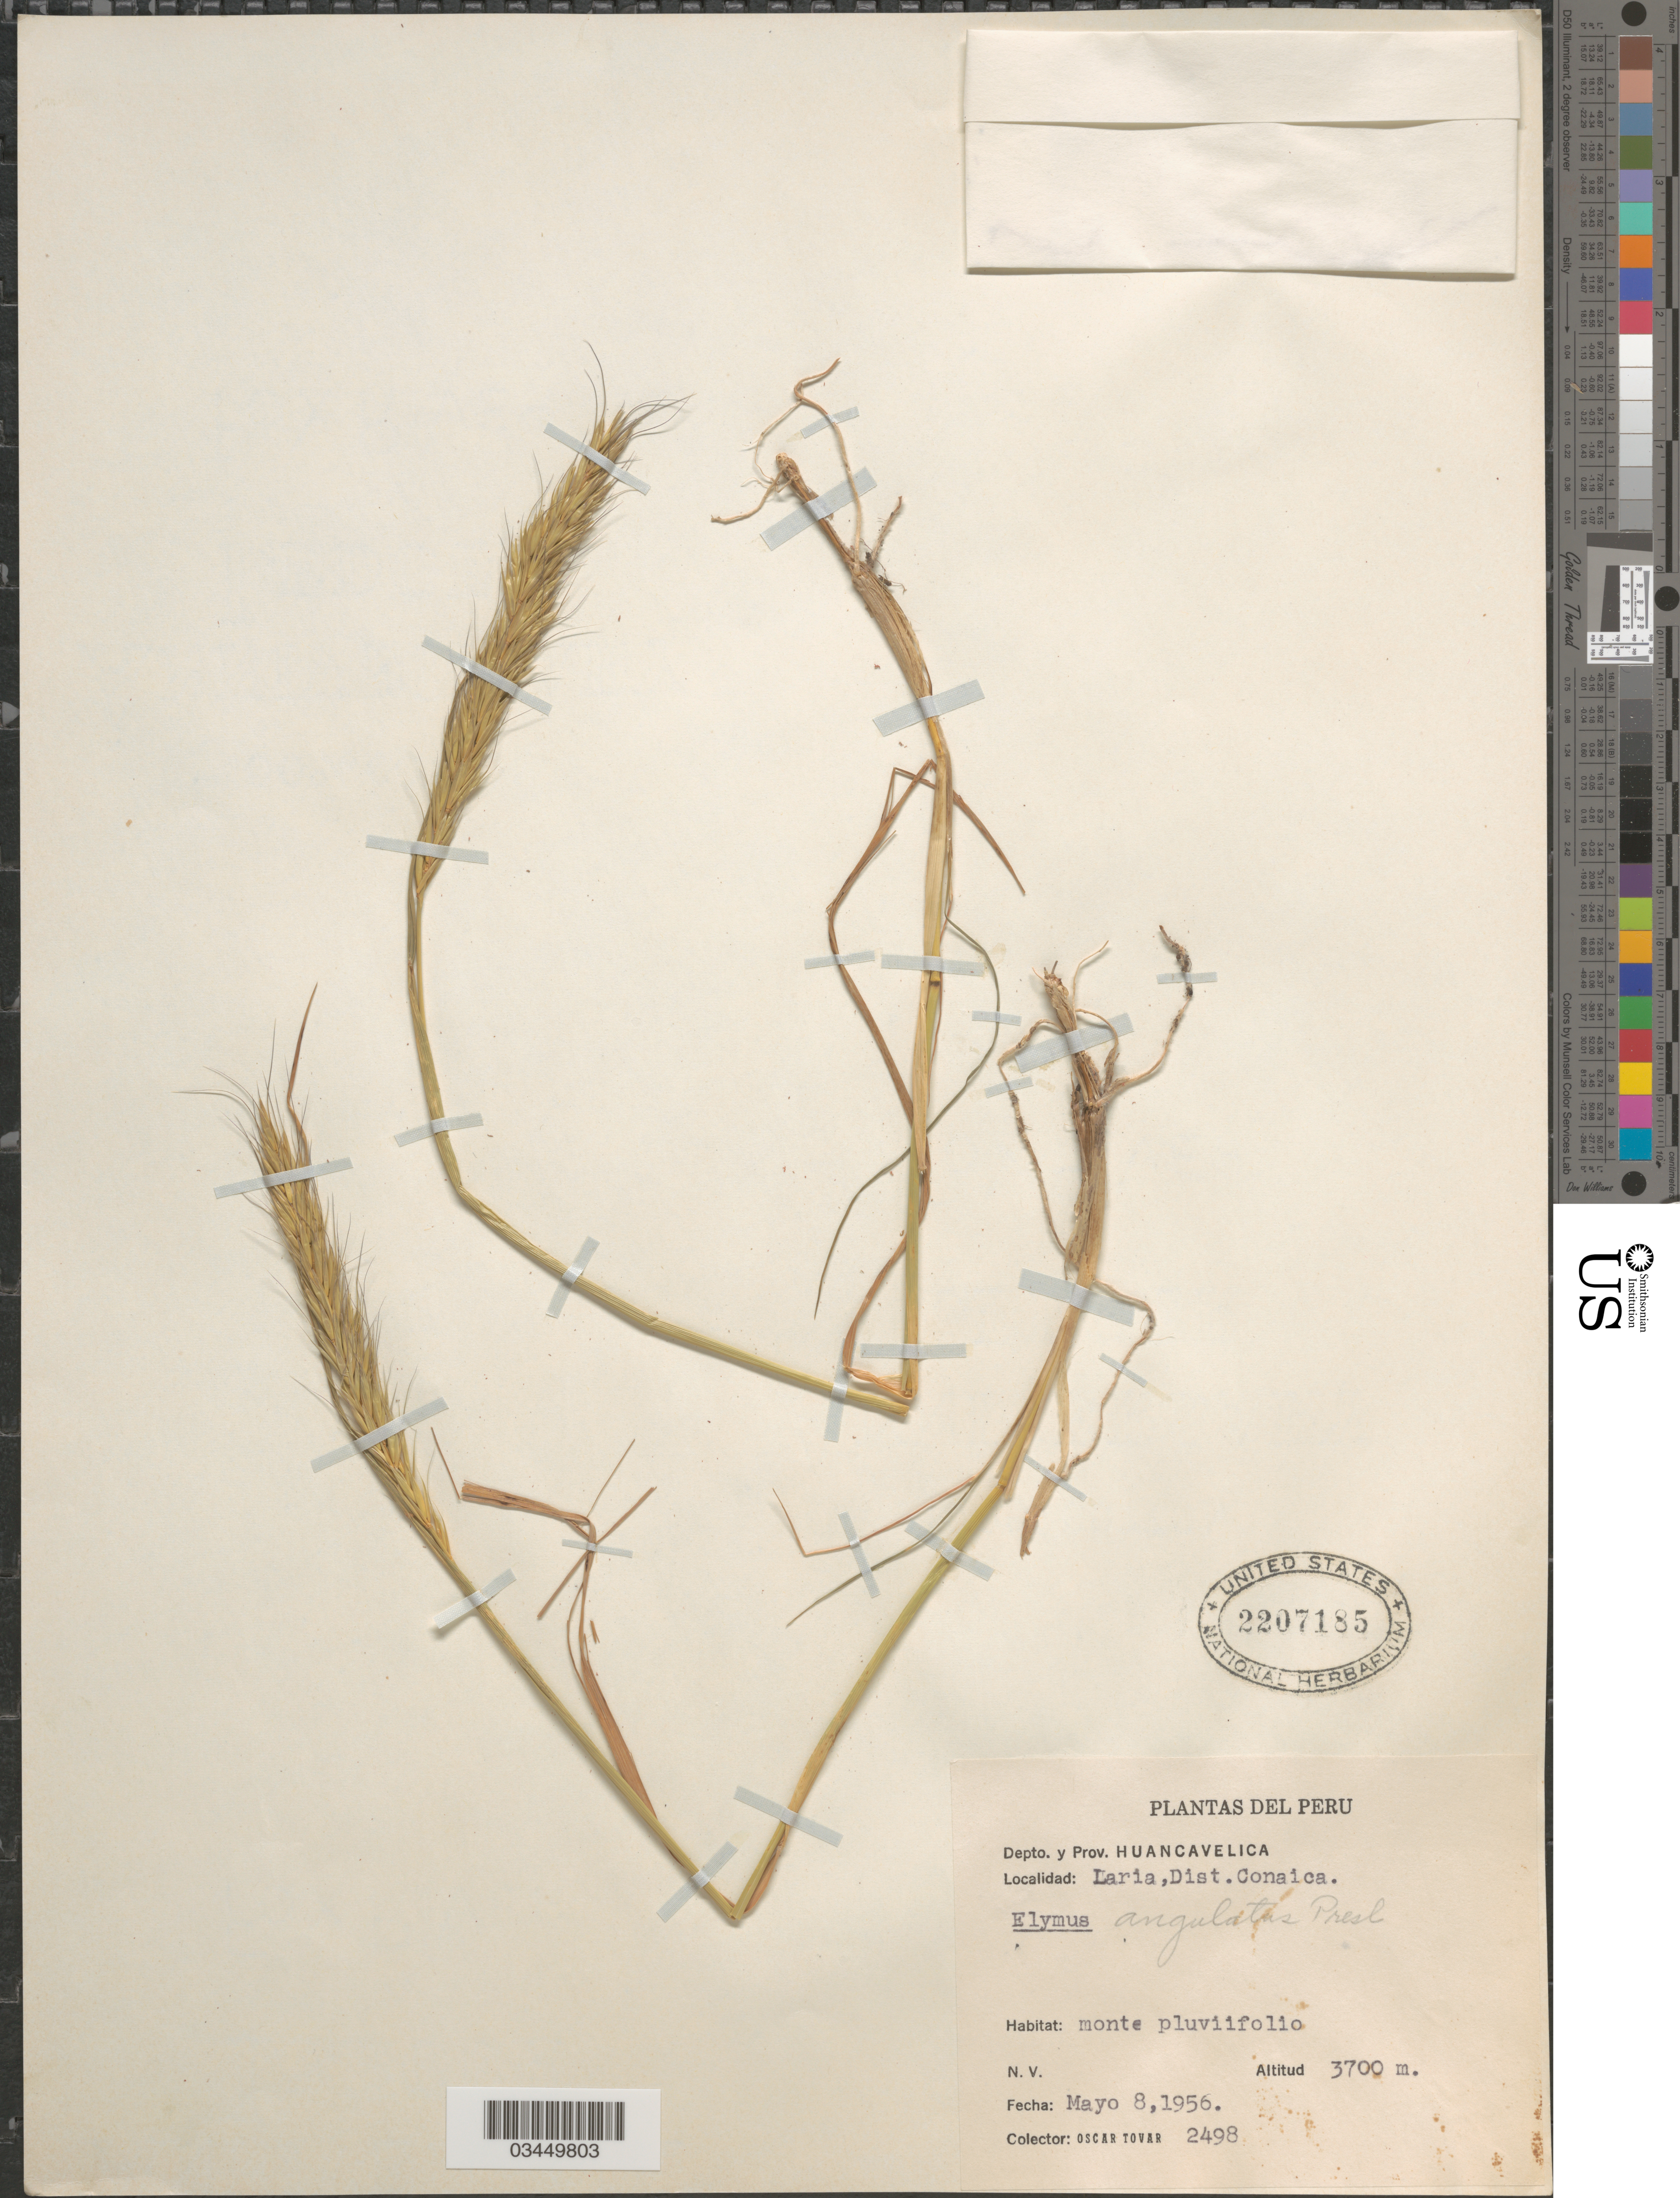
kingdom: Plantae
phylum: Tracheophyta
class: Liliopsida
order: Poales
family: Poaceae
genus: Elymus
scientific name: Elymus angulatus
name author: J. Presl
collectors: Ó. Tovar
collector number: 2498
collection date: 1956-05-08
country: Peru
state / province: Huancavelica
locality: Depto. y Prov. Huancavelica. Laria,Dist.Conaica.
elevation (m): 3700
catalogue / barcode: US 2207185